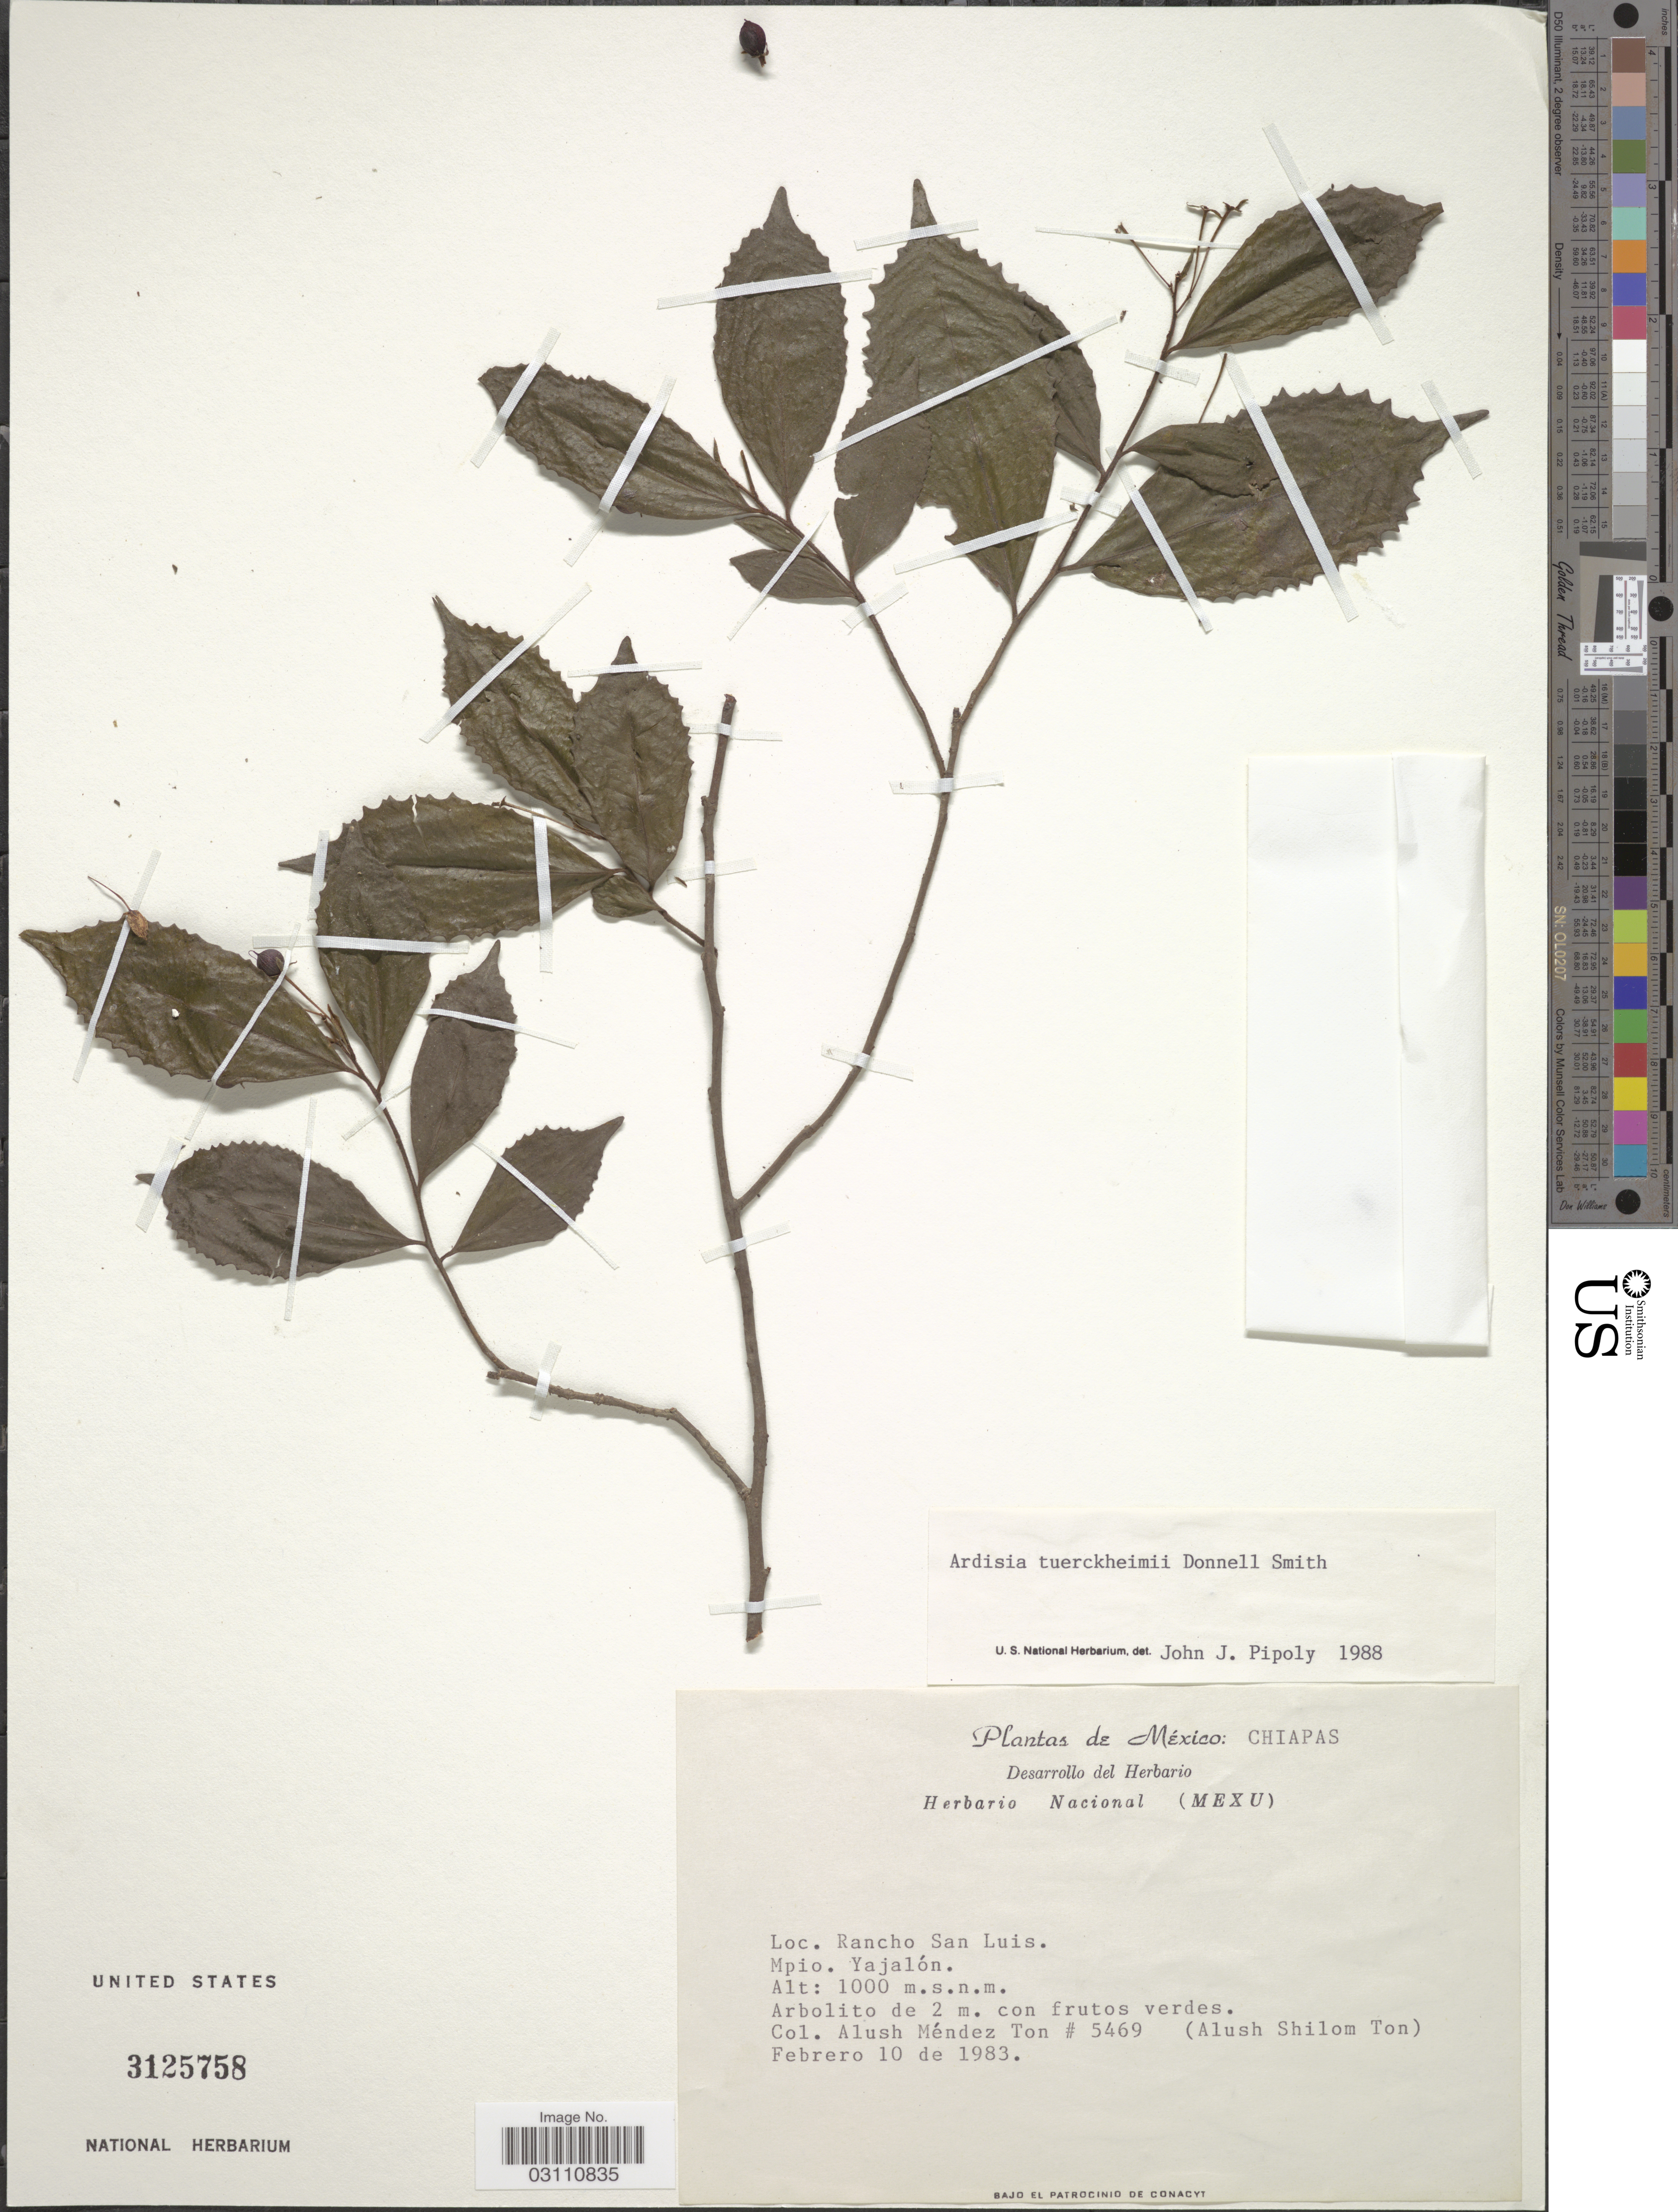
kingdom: Plantae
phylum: Tracheophyta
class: Magnoliopsida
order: Ericales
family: Primulaceae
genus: Ardisia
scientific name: Ardisia tuerckheimii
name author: Donn. Sm.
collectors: A. Méndez Ton & A. M. Ton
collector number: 5469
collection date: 1983-02-10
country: Mexico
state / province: Chiapas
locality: Rancho San Luis. Mpio. Yajalón.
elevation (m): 1000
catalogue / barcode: US 3125758